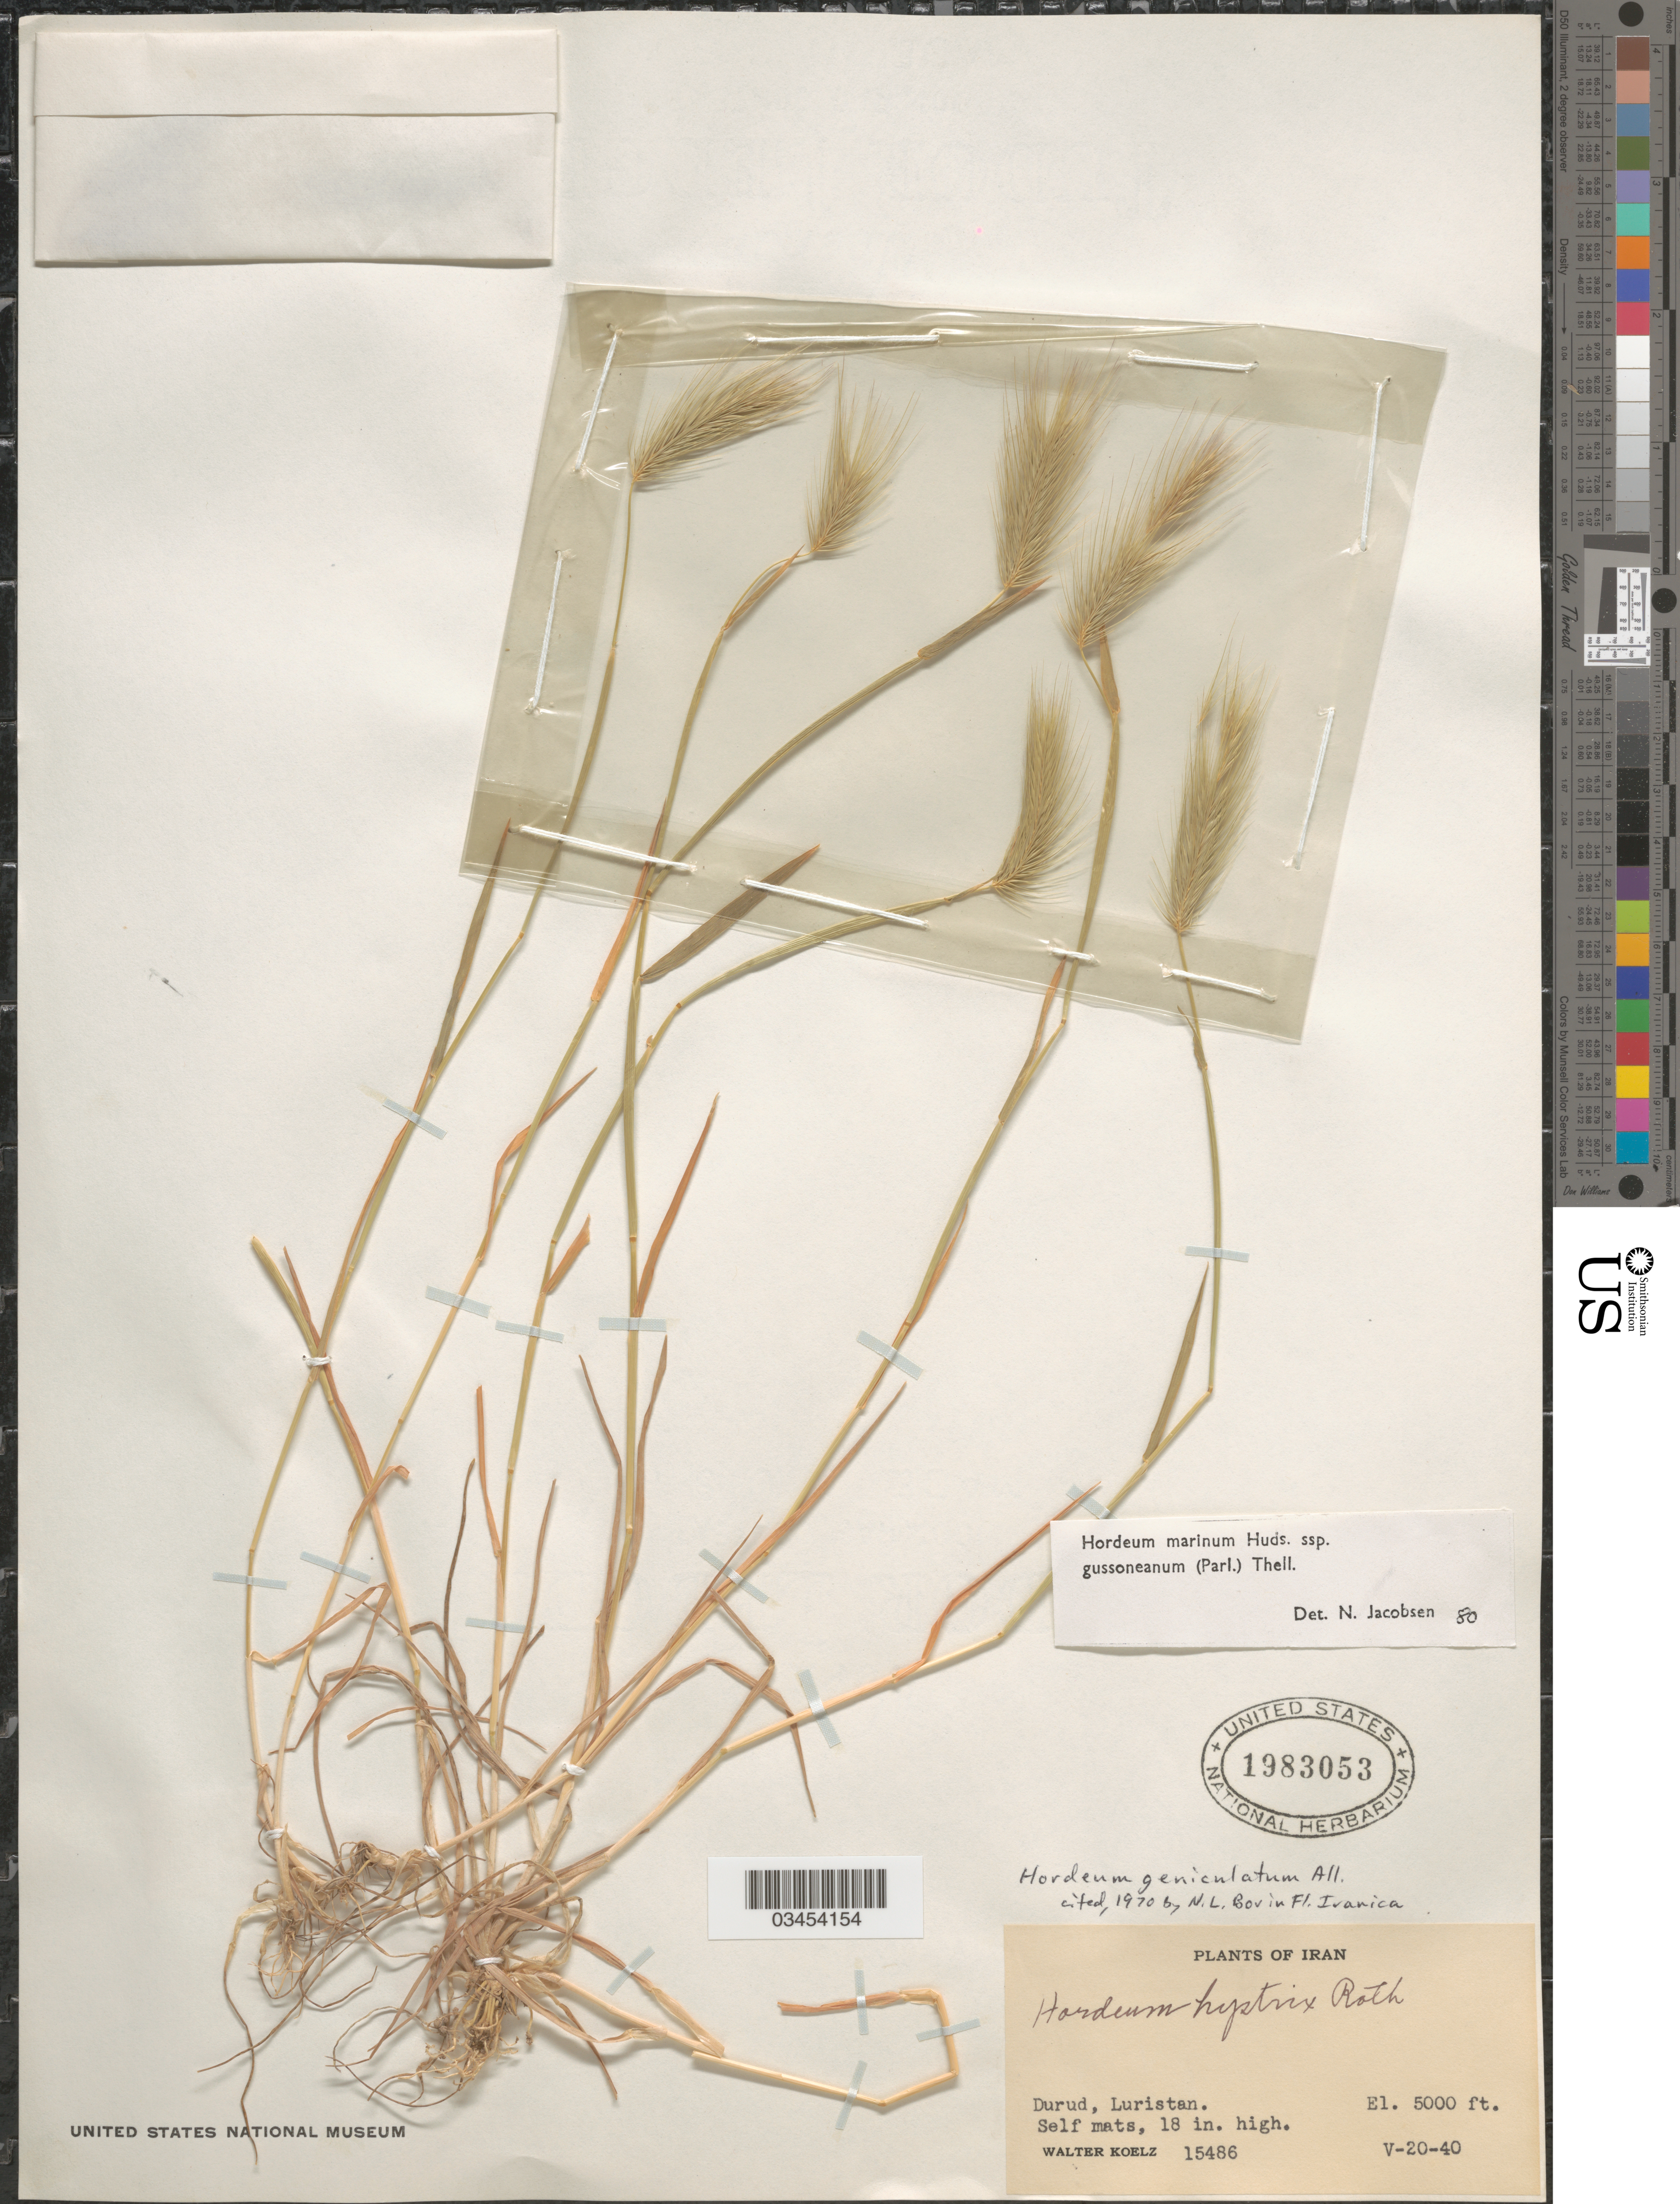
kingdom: Plantae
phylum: Tracheophyta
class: Liliopsida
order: Poales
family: Poaceae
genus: Hordeum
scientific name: Hordeum marinum subsp. gussoneanum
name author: (Parl.) Thell.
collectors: W. N. Koelz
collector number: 15486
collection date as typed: Transcribed d/m/y: 20/5/40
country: Iran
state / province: Lorestan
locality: Durud, Luristan.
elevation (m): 1524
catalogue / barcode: US 1983053